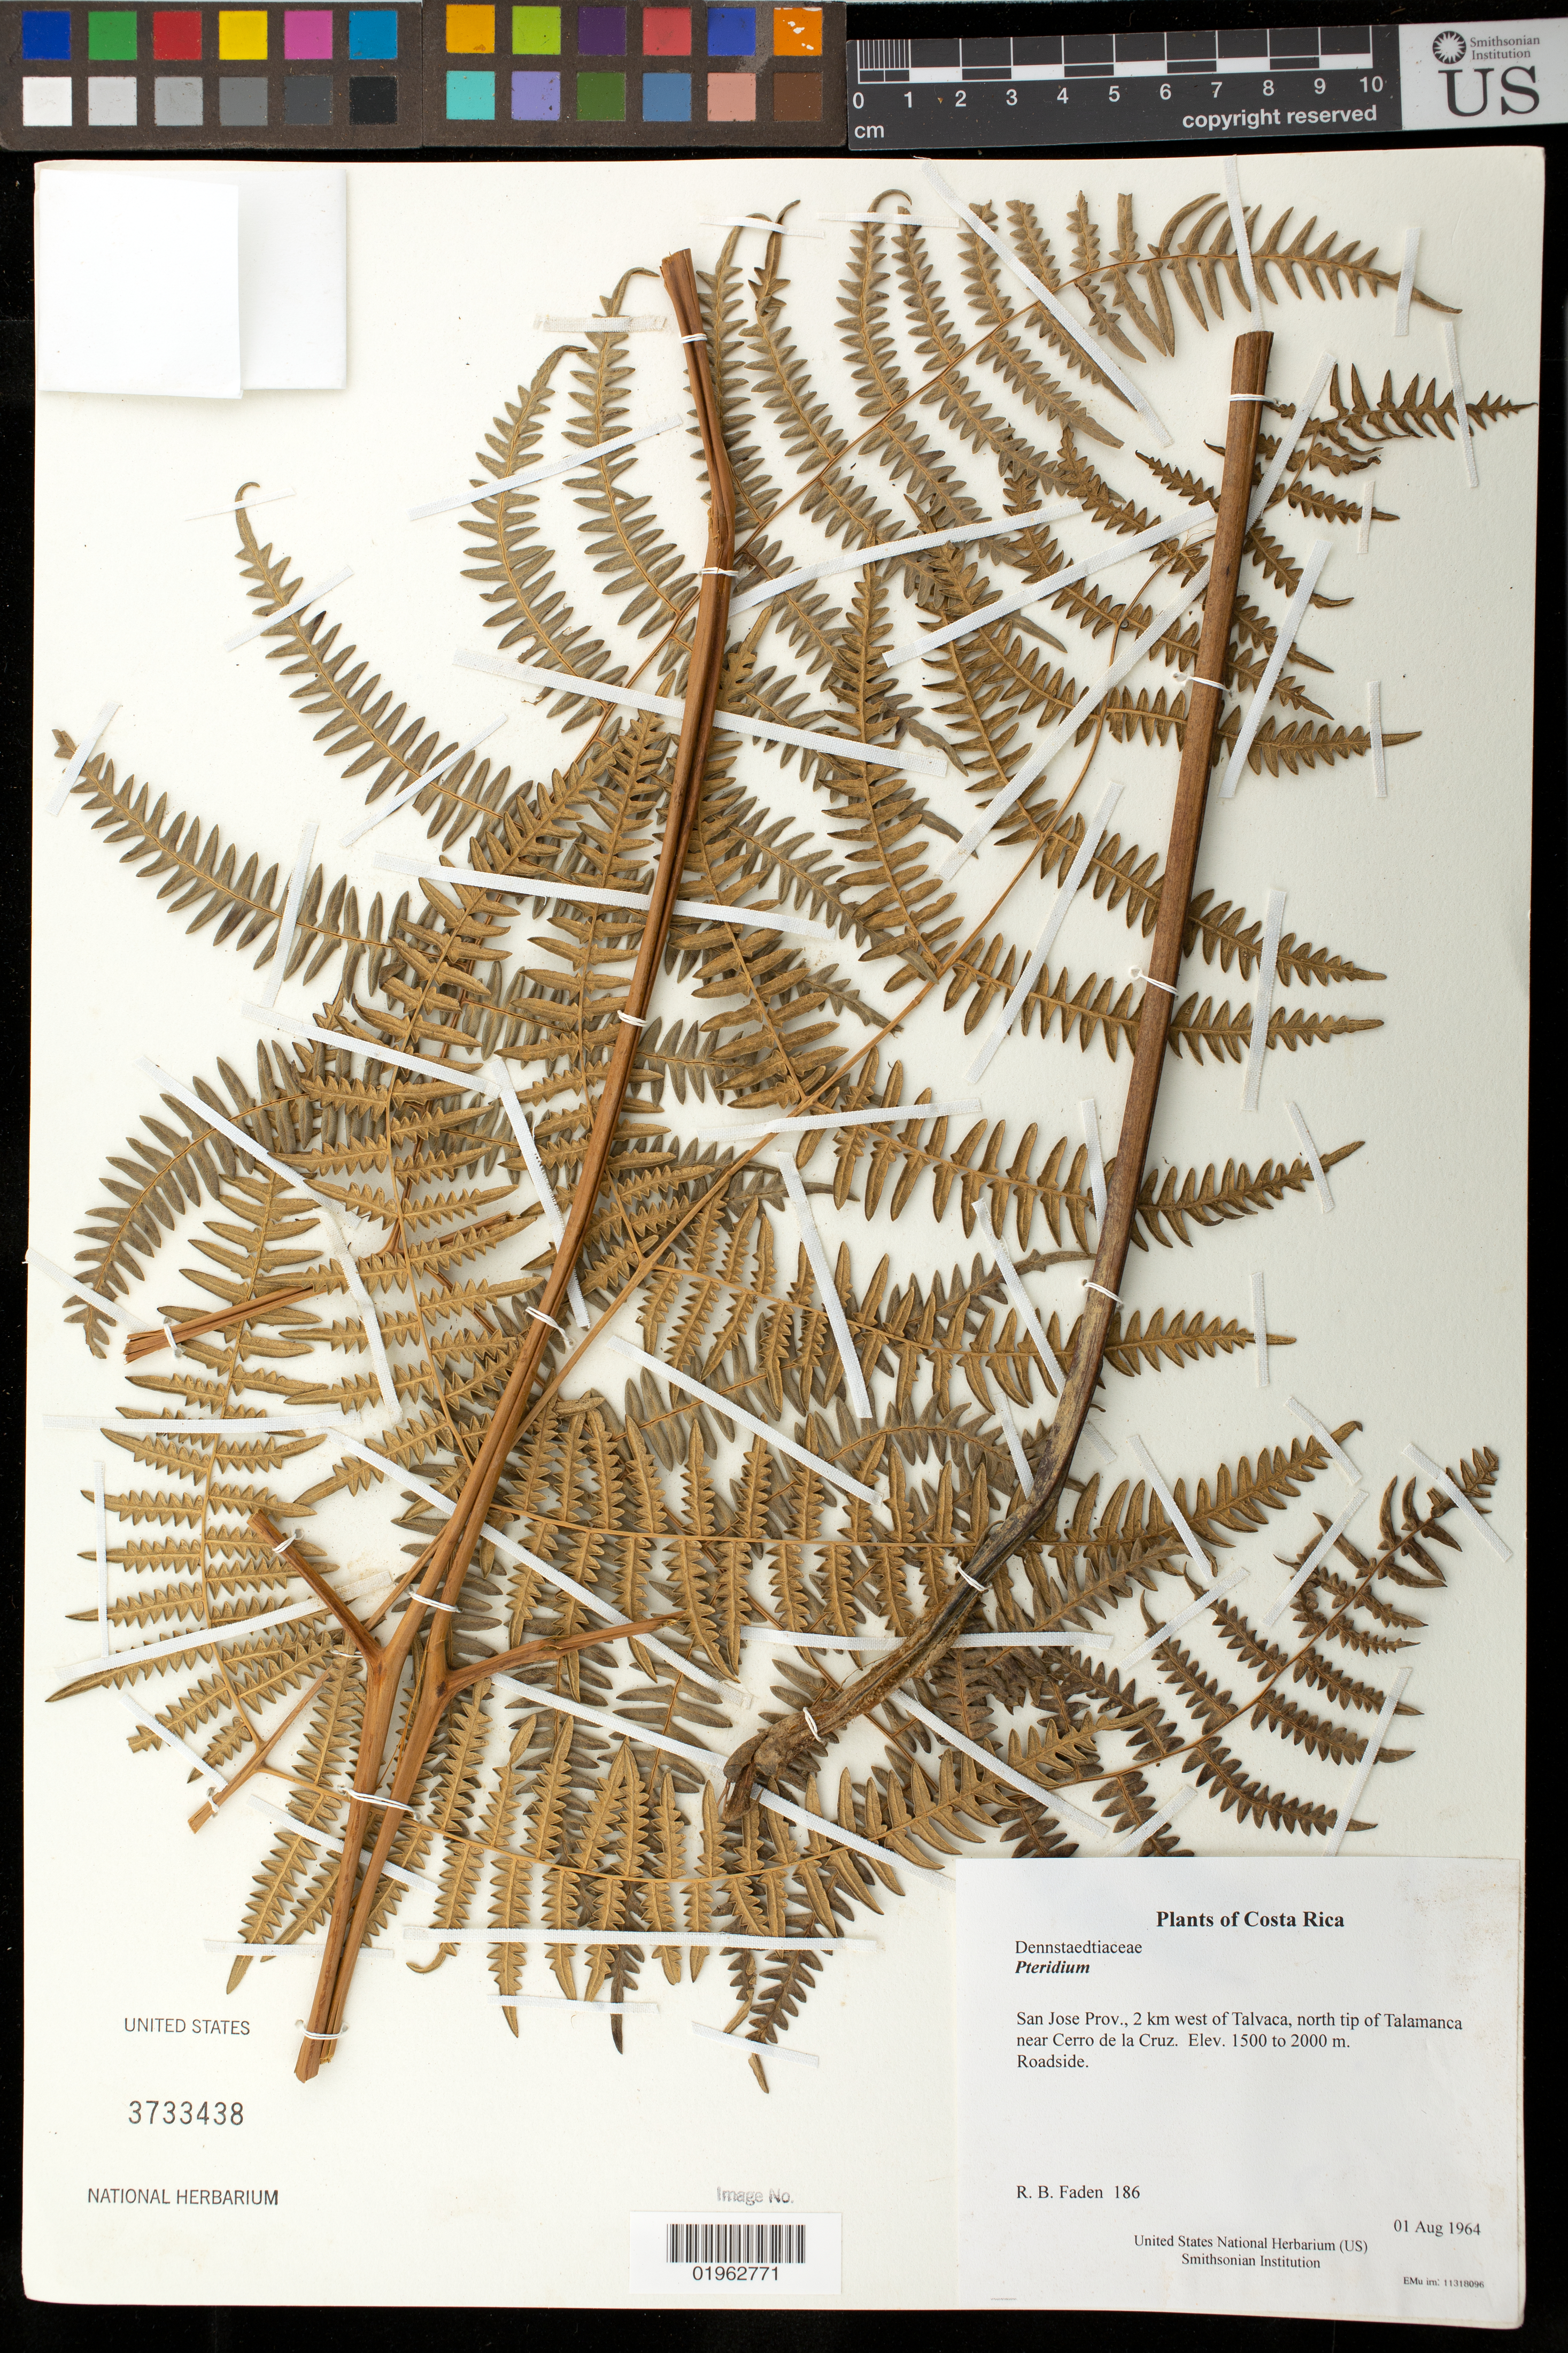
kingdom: Plantae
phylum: Tracheophyta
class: Polypodiopsida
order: Polypodiales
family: Dennstaedtiaceae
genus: Pteridium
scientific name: Pteridium sp.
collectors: R. B. Faden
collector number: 186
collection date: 1964-08-01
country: Costa Rica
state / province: San Jose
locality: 2 km west of Talvaca, north tip of Talamanca near Cerro de la Cruz.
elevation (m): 1500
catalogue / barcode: US 3733438